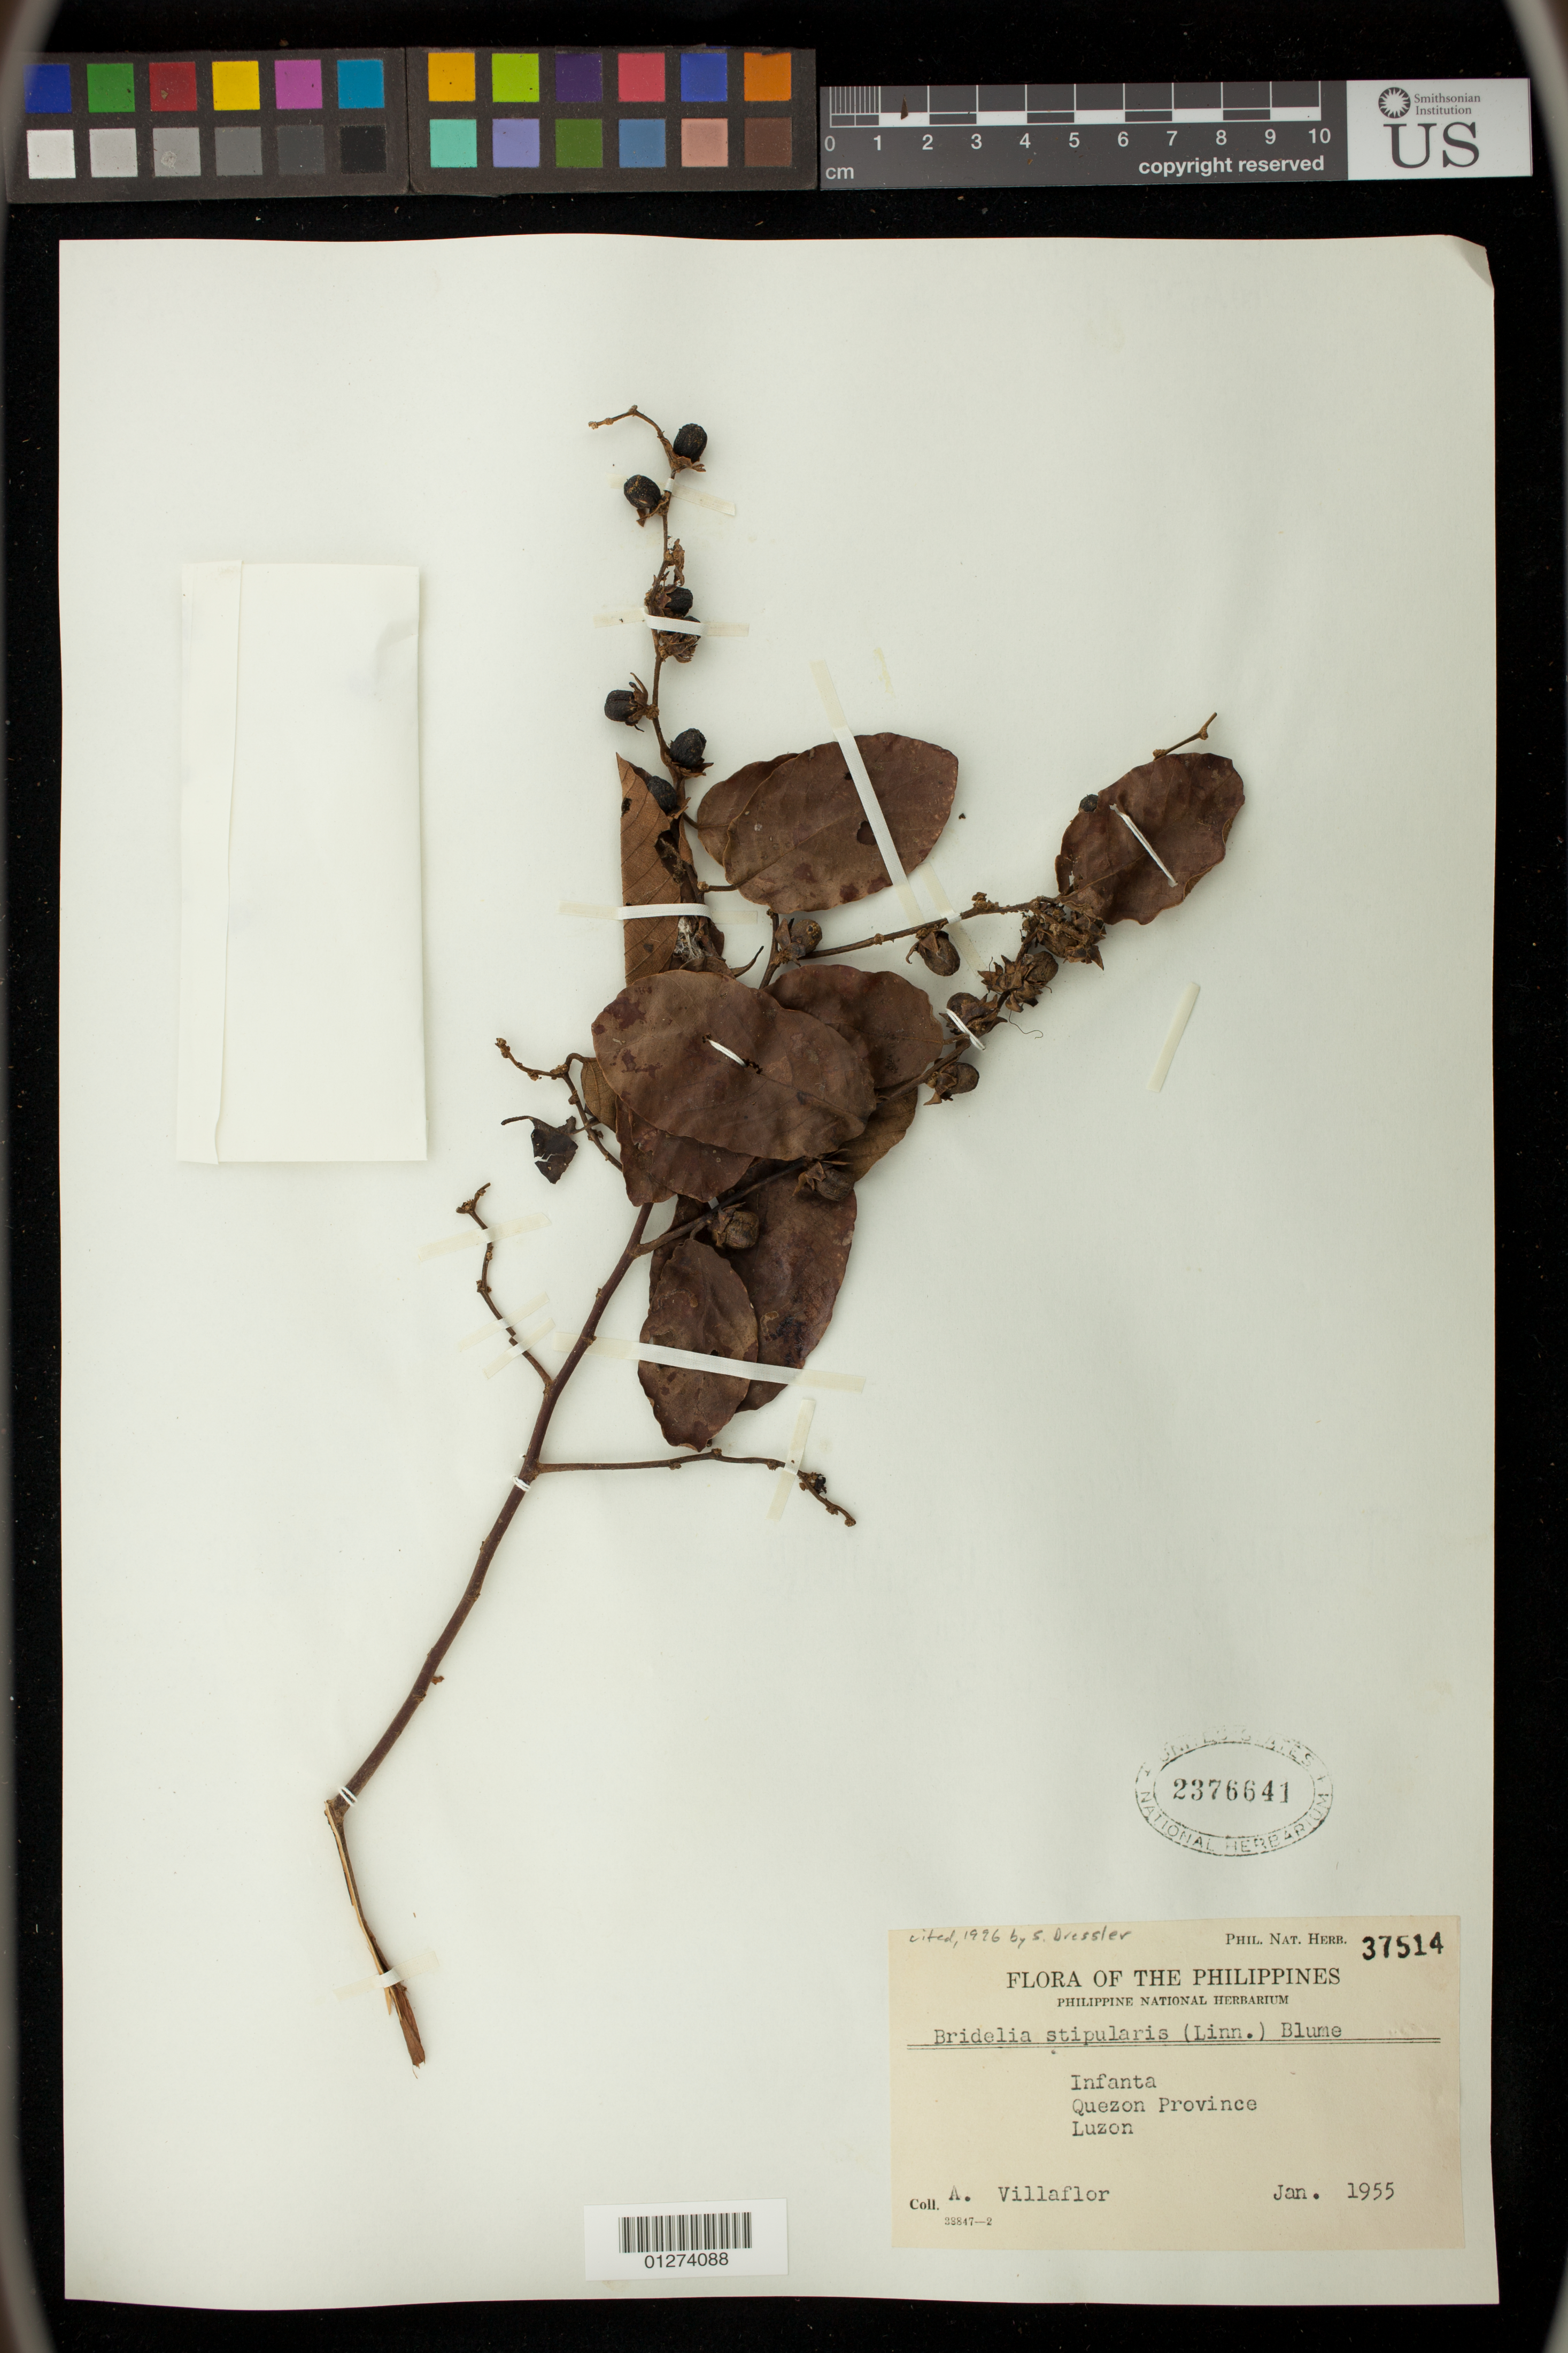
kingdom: Plantae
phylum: Tracheophyta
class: Magnoliopsida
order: Malpighiales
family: Phyllanthaceae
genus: Bridelia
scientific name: Bridelia stipularis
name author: (L.) Blume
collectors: A. Villaflor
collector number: Phil. Nat. Herb. 37514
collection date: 1955-01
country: Philippines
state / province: Calabarzon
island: Luzon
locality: Infanta, Quezon Province, Luzon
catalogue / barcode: US 2376641